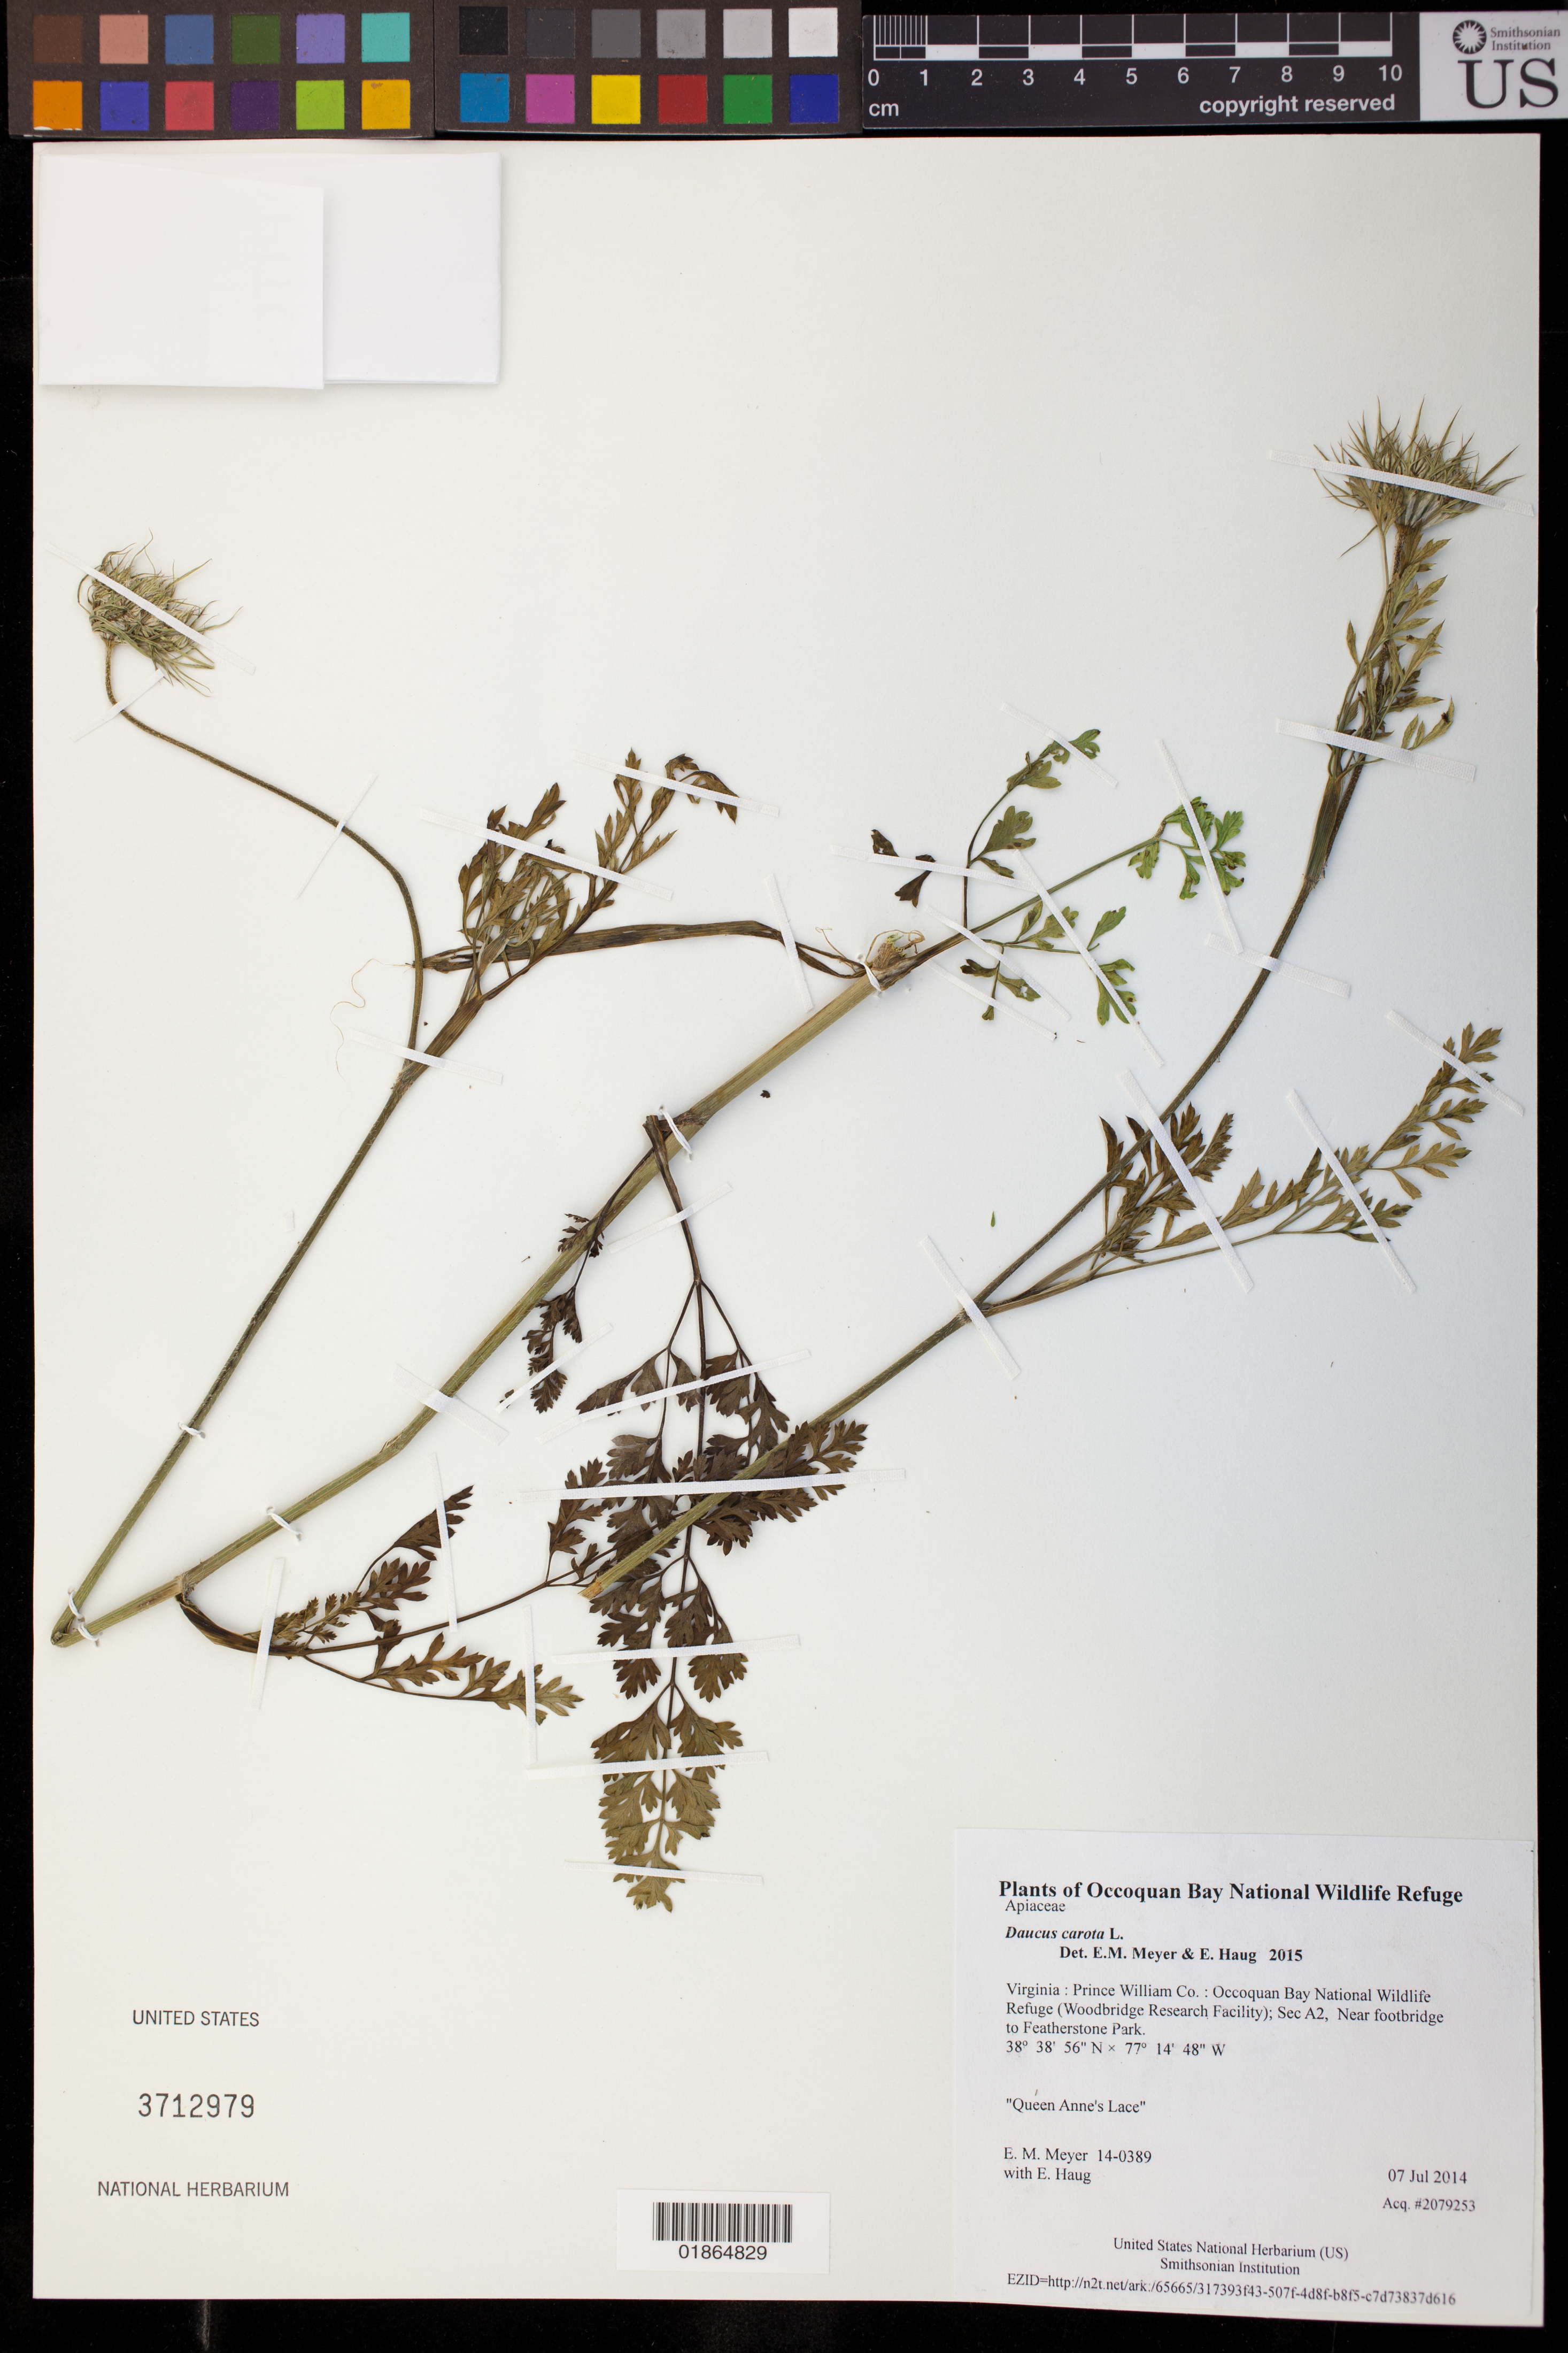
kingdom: Plantae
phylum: Tracheophyta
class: Magnoliopsida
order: Apiales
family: Apiaceae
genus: Daucus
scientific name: Daucus carota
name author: L.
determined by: Meyer, E. M.; Haug, E.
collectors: E. M. Meyer & E. Haug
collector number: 14-0389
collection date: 2014-07-07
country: United States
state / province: Virginia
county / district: Prince William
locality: Occoquan Bay National Wildlife Refuge (Woodbridge Research Facility); Sec A2, Near footbridge to Featherstone Park.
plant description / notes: Queen Anne's Lace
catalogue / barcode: US 3712979